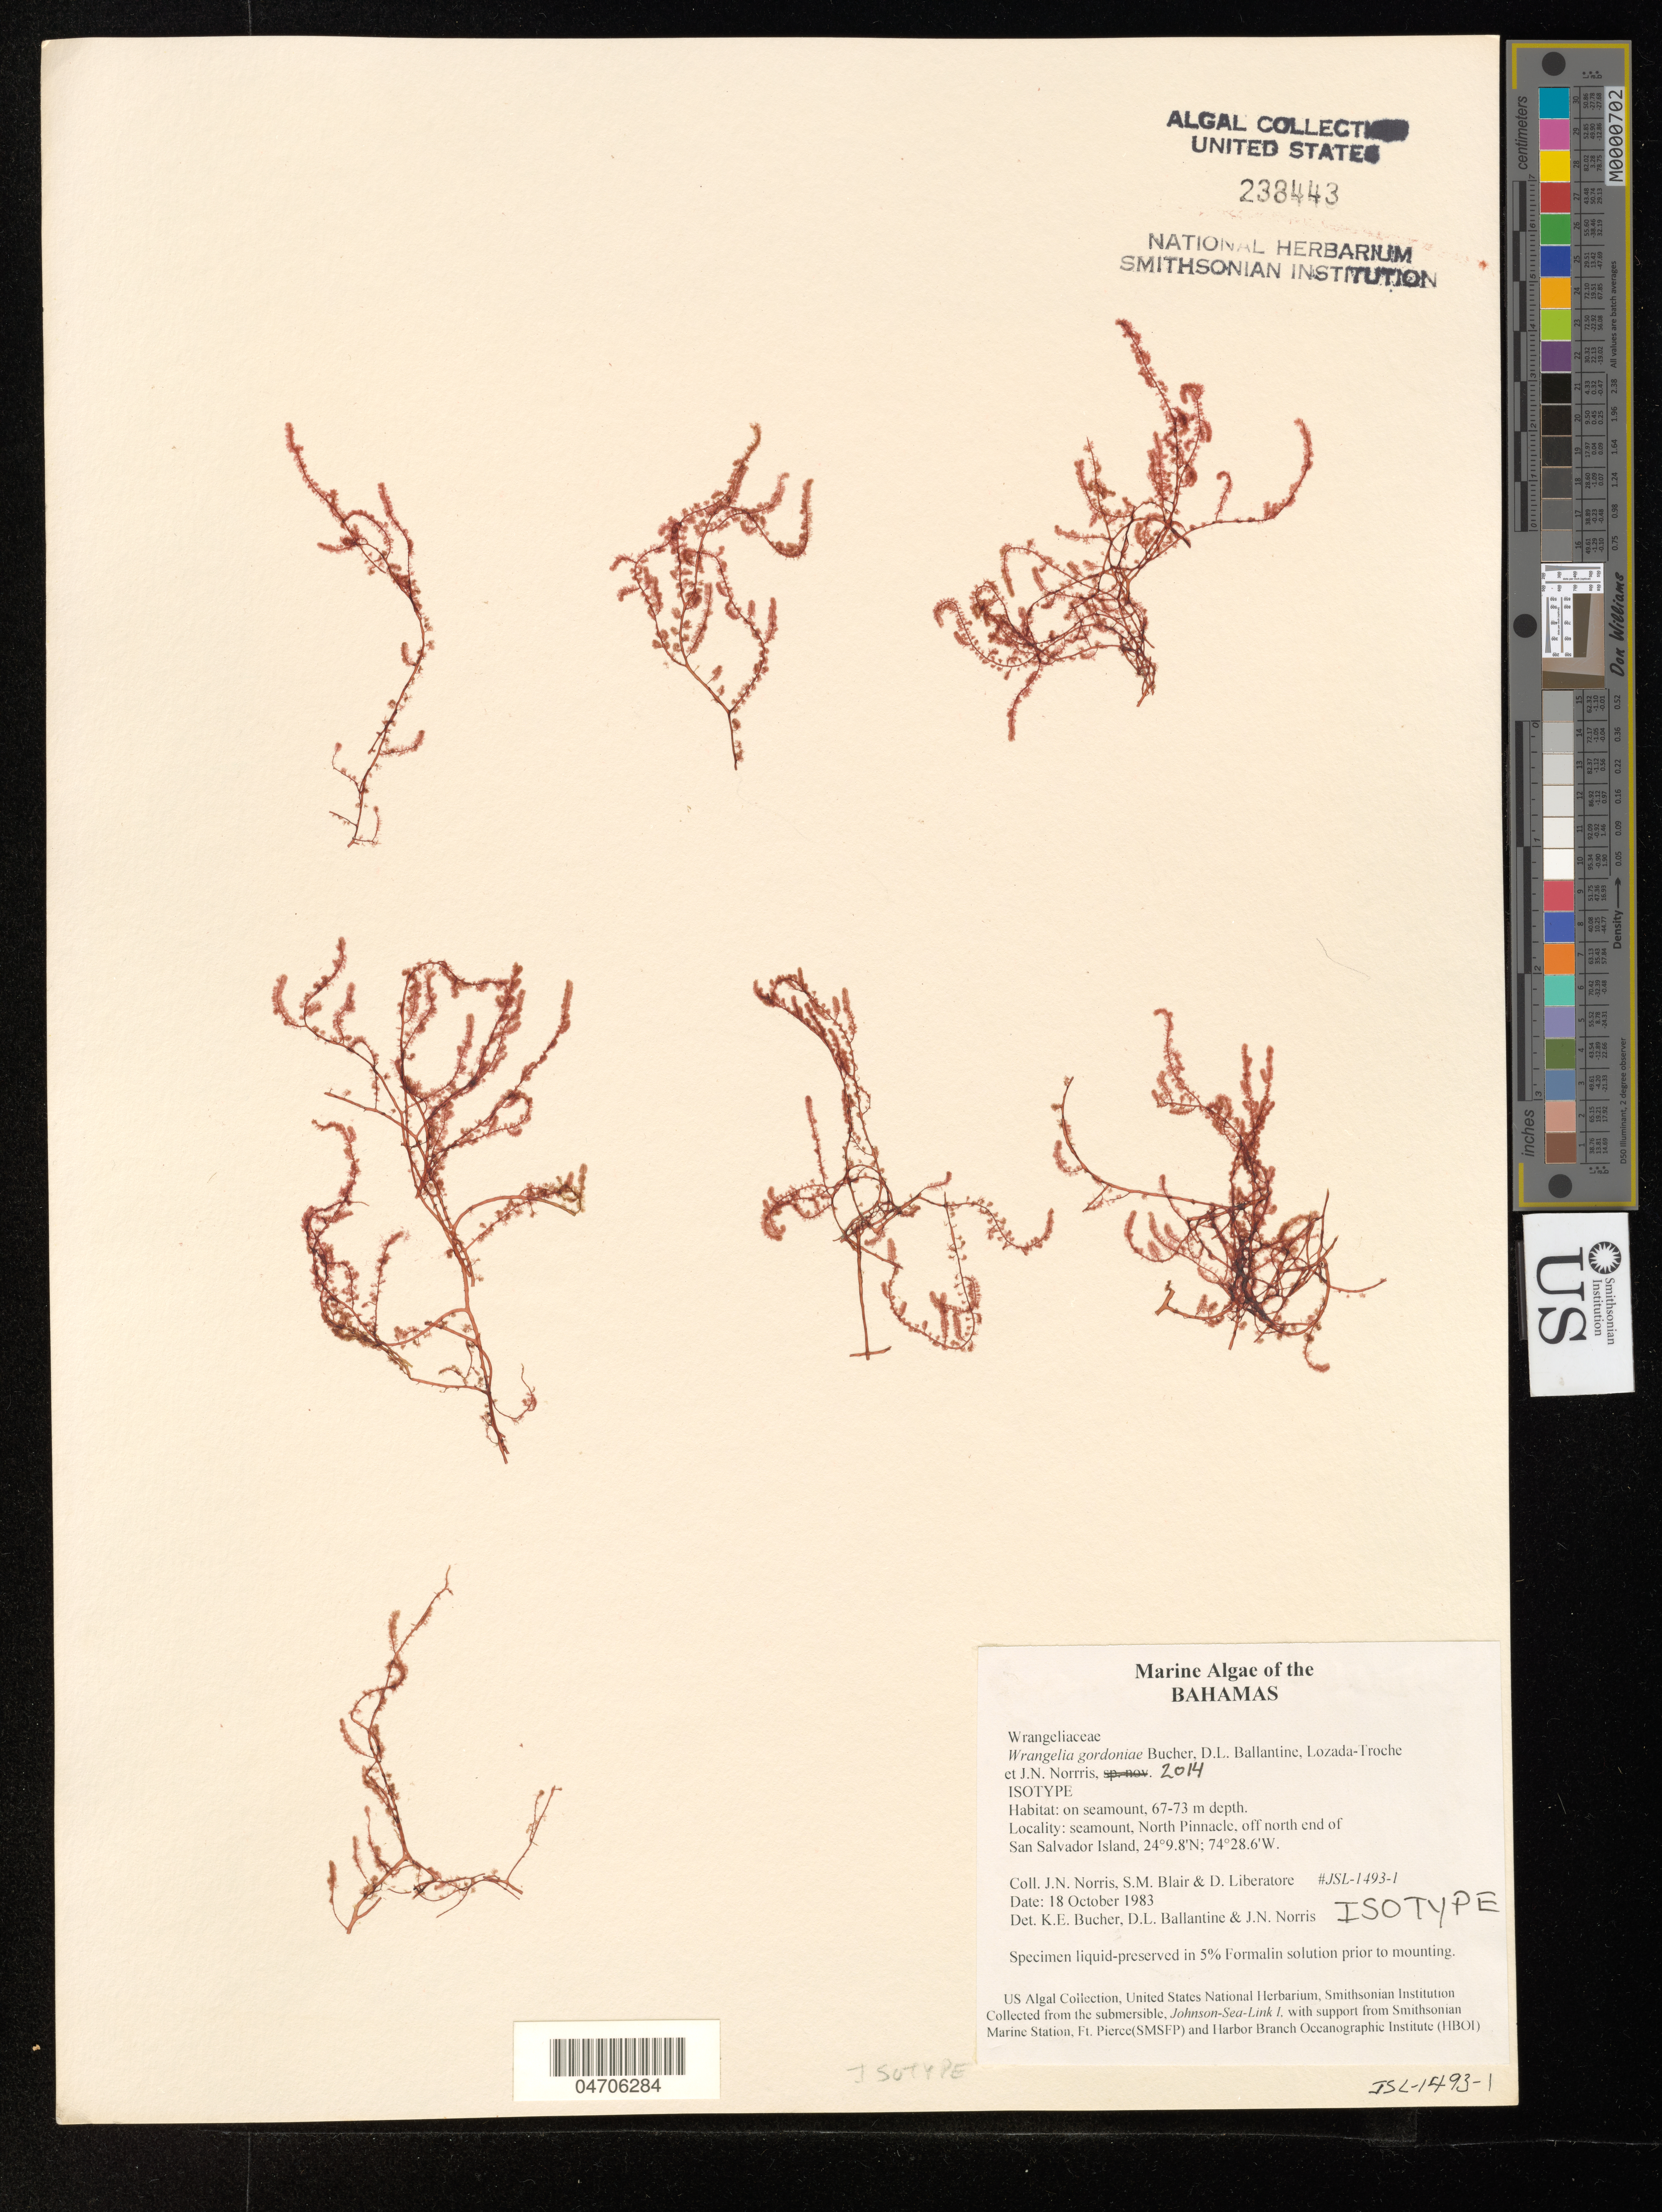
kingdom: Plantae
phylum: Rhodophyta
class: Florideophyceae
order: Ceramiales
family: Wrangeliaceae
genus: Wrangelia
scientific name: Wrangelia gordoniae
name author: K.E. Bucher et al.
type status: Isotype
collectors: J. Norris, D. Liberatore & S. M. Blair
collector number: JSL-1493-1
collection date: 1983-10-18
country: Bahamas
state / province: San Salvador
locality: San Salvador Island, on seamont, North Pinnacle, off north end of San Salvador I.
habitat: on seamount.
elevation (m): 67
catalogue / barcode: US 238443